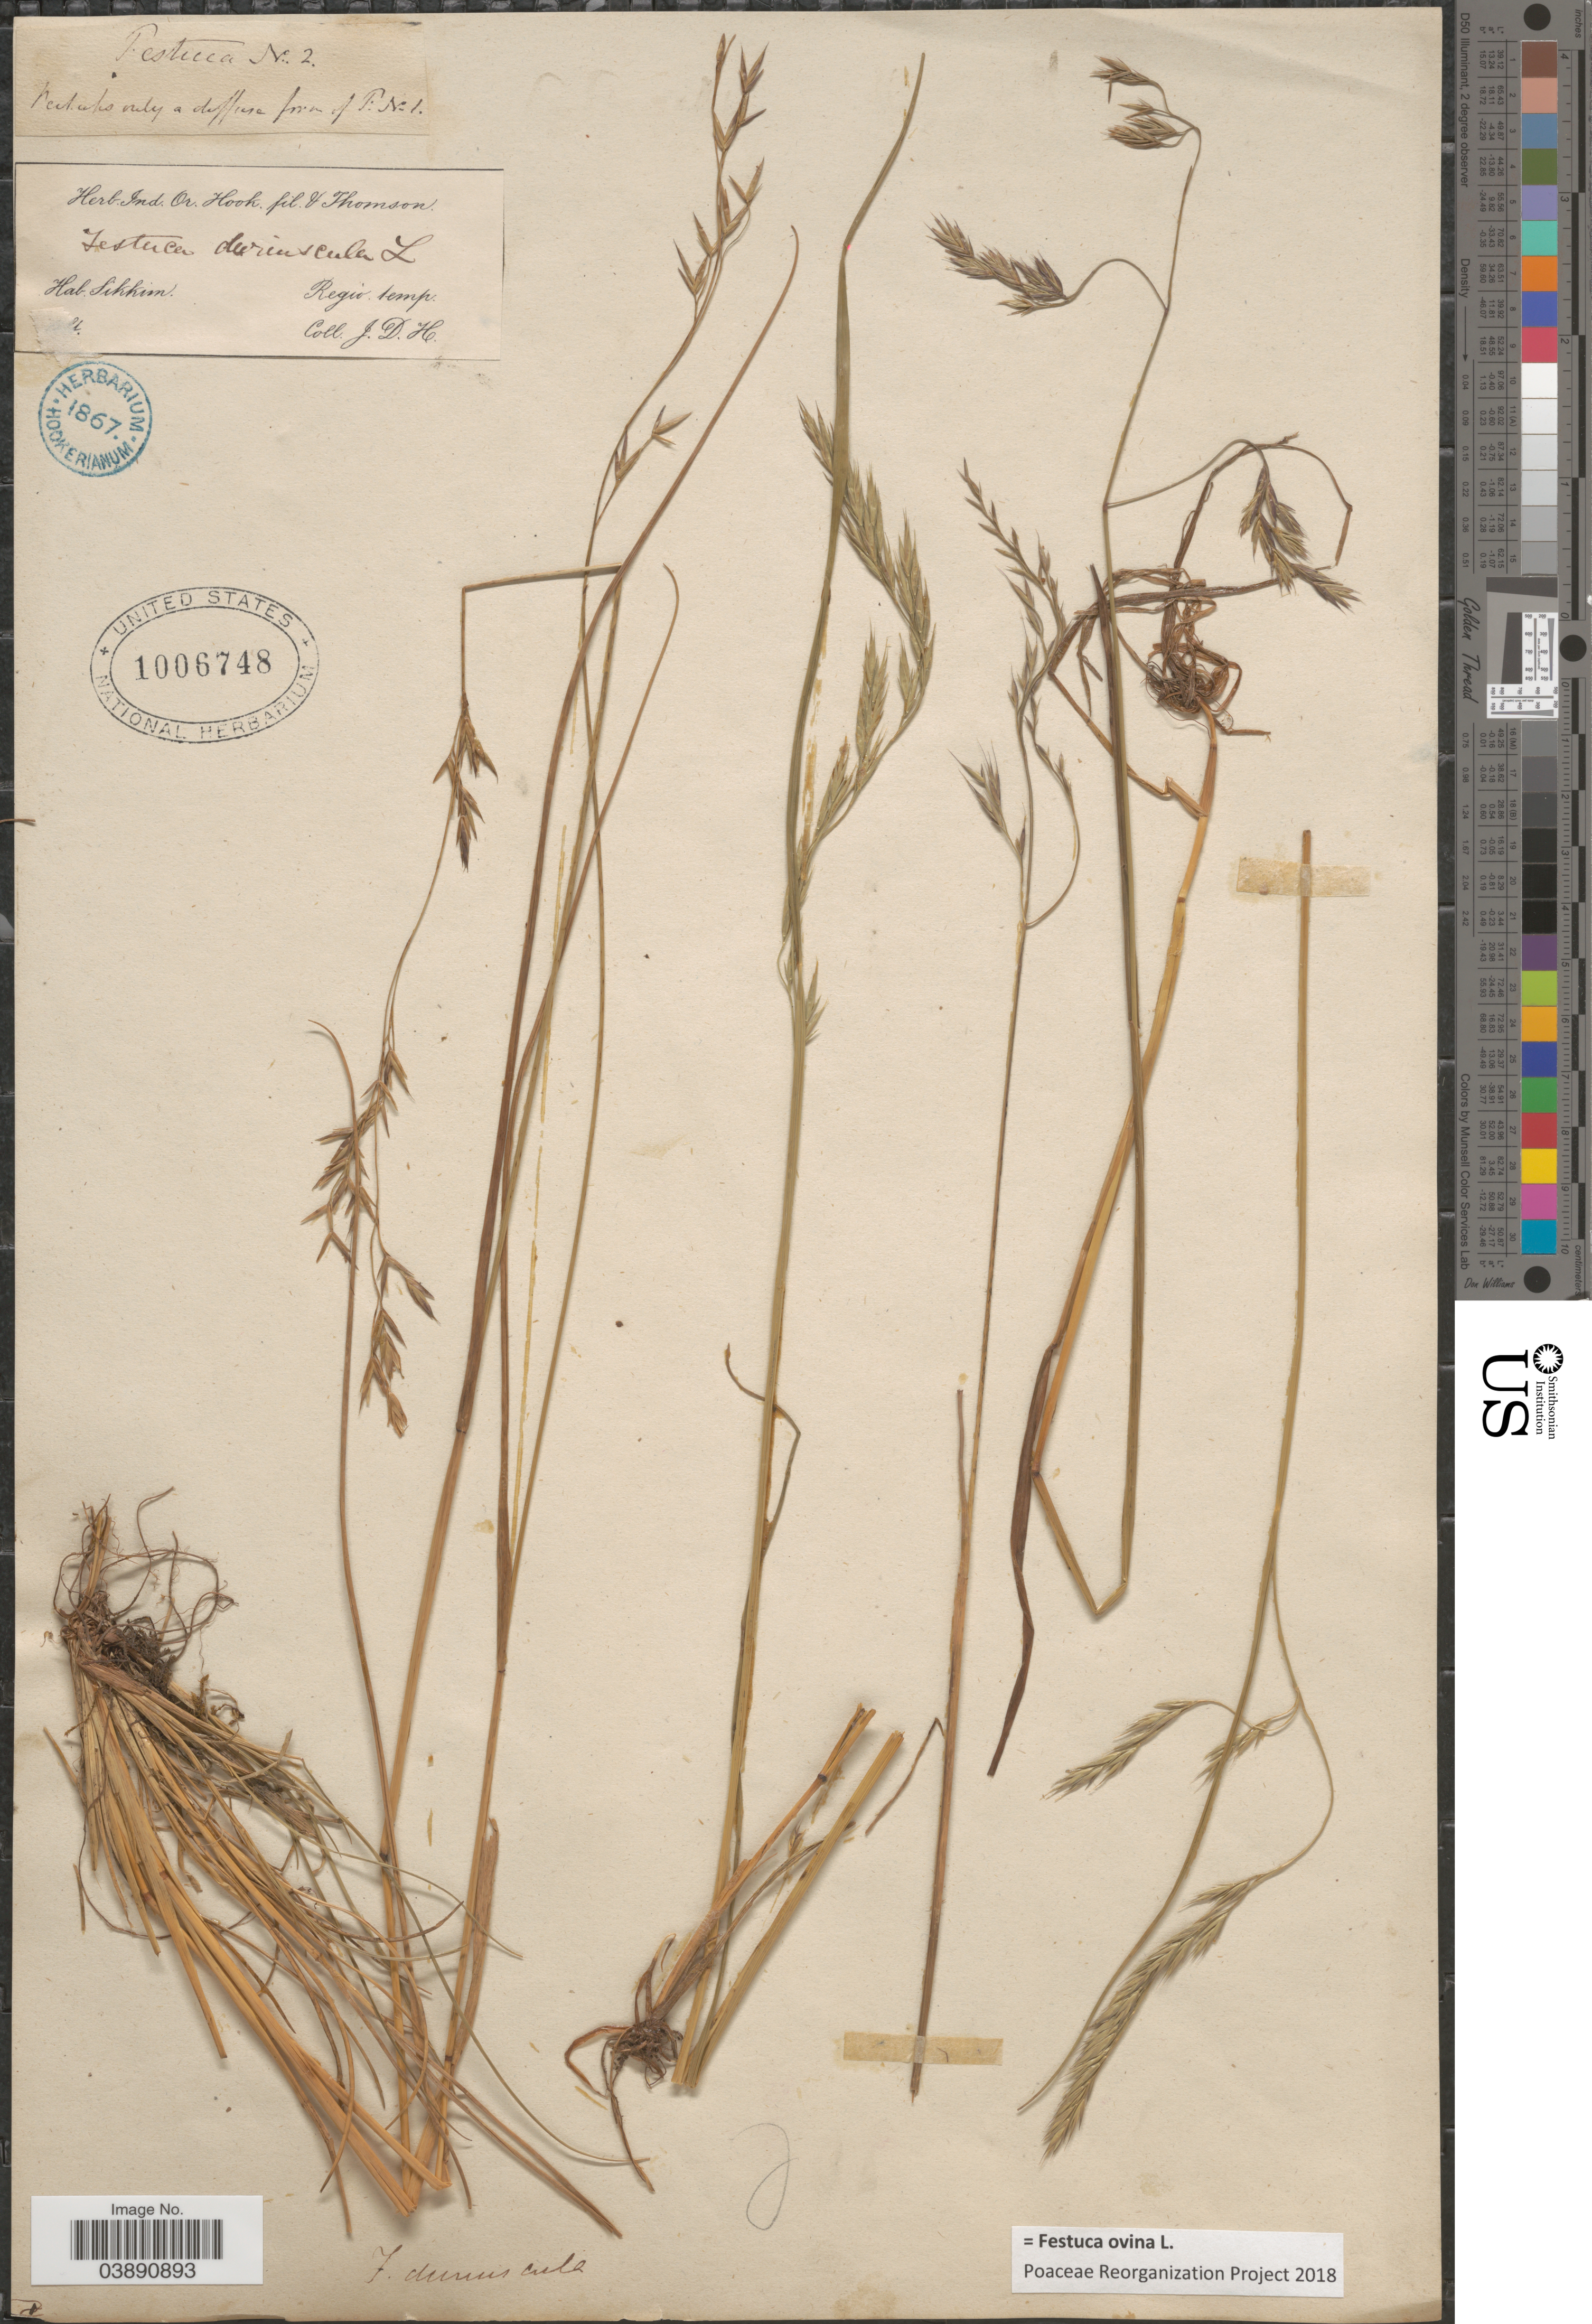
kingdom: Plantae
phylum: Tracheophyta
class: Liliopsida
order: Poales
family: Poaceae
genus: Festuca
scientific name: Festuca ovina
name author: L.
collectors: J. D. Hooker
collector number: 2?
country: India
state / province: Sikkim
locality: Regio temp.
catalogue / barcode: US 1006748